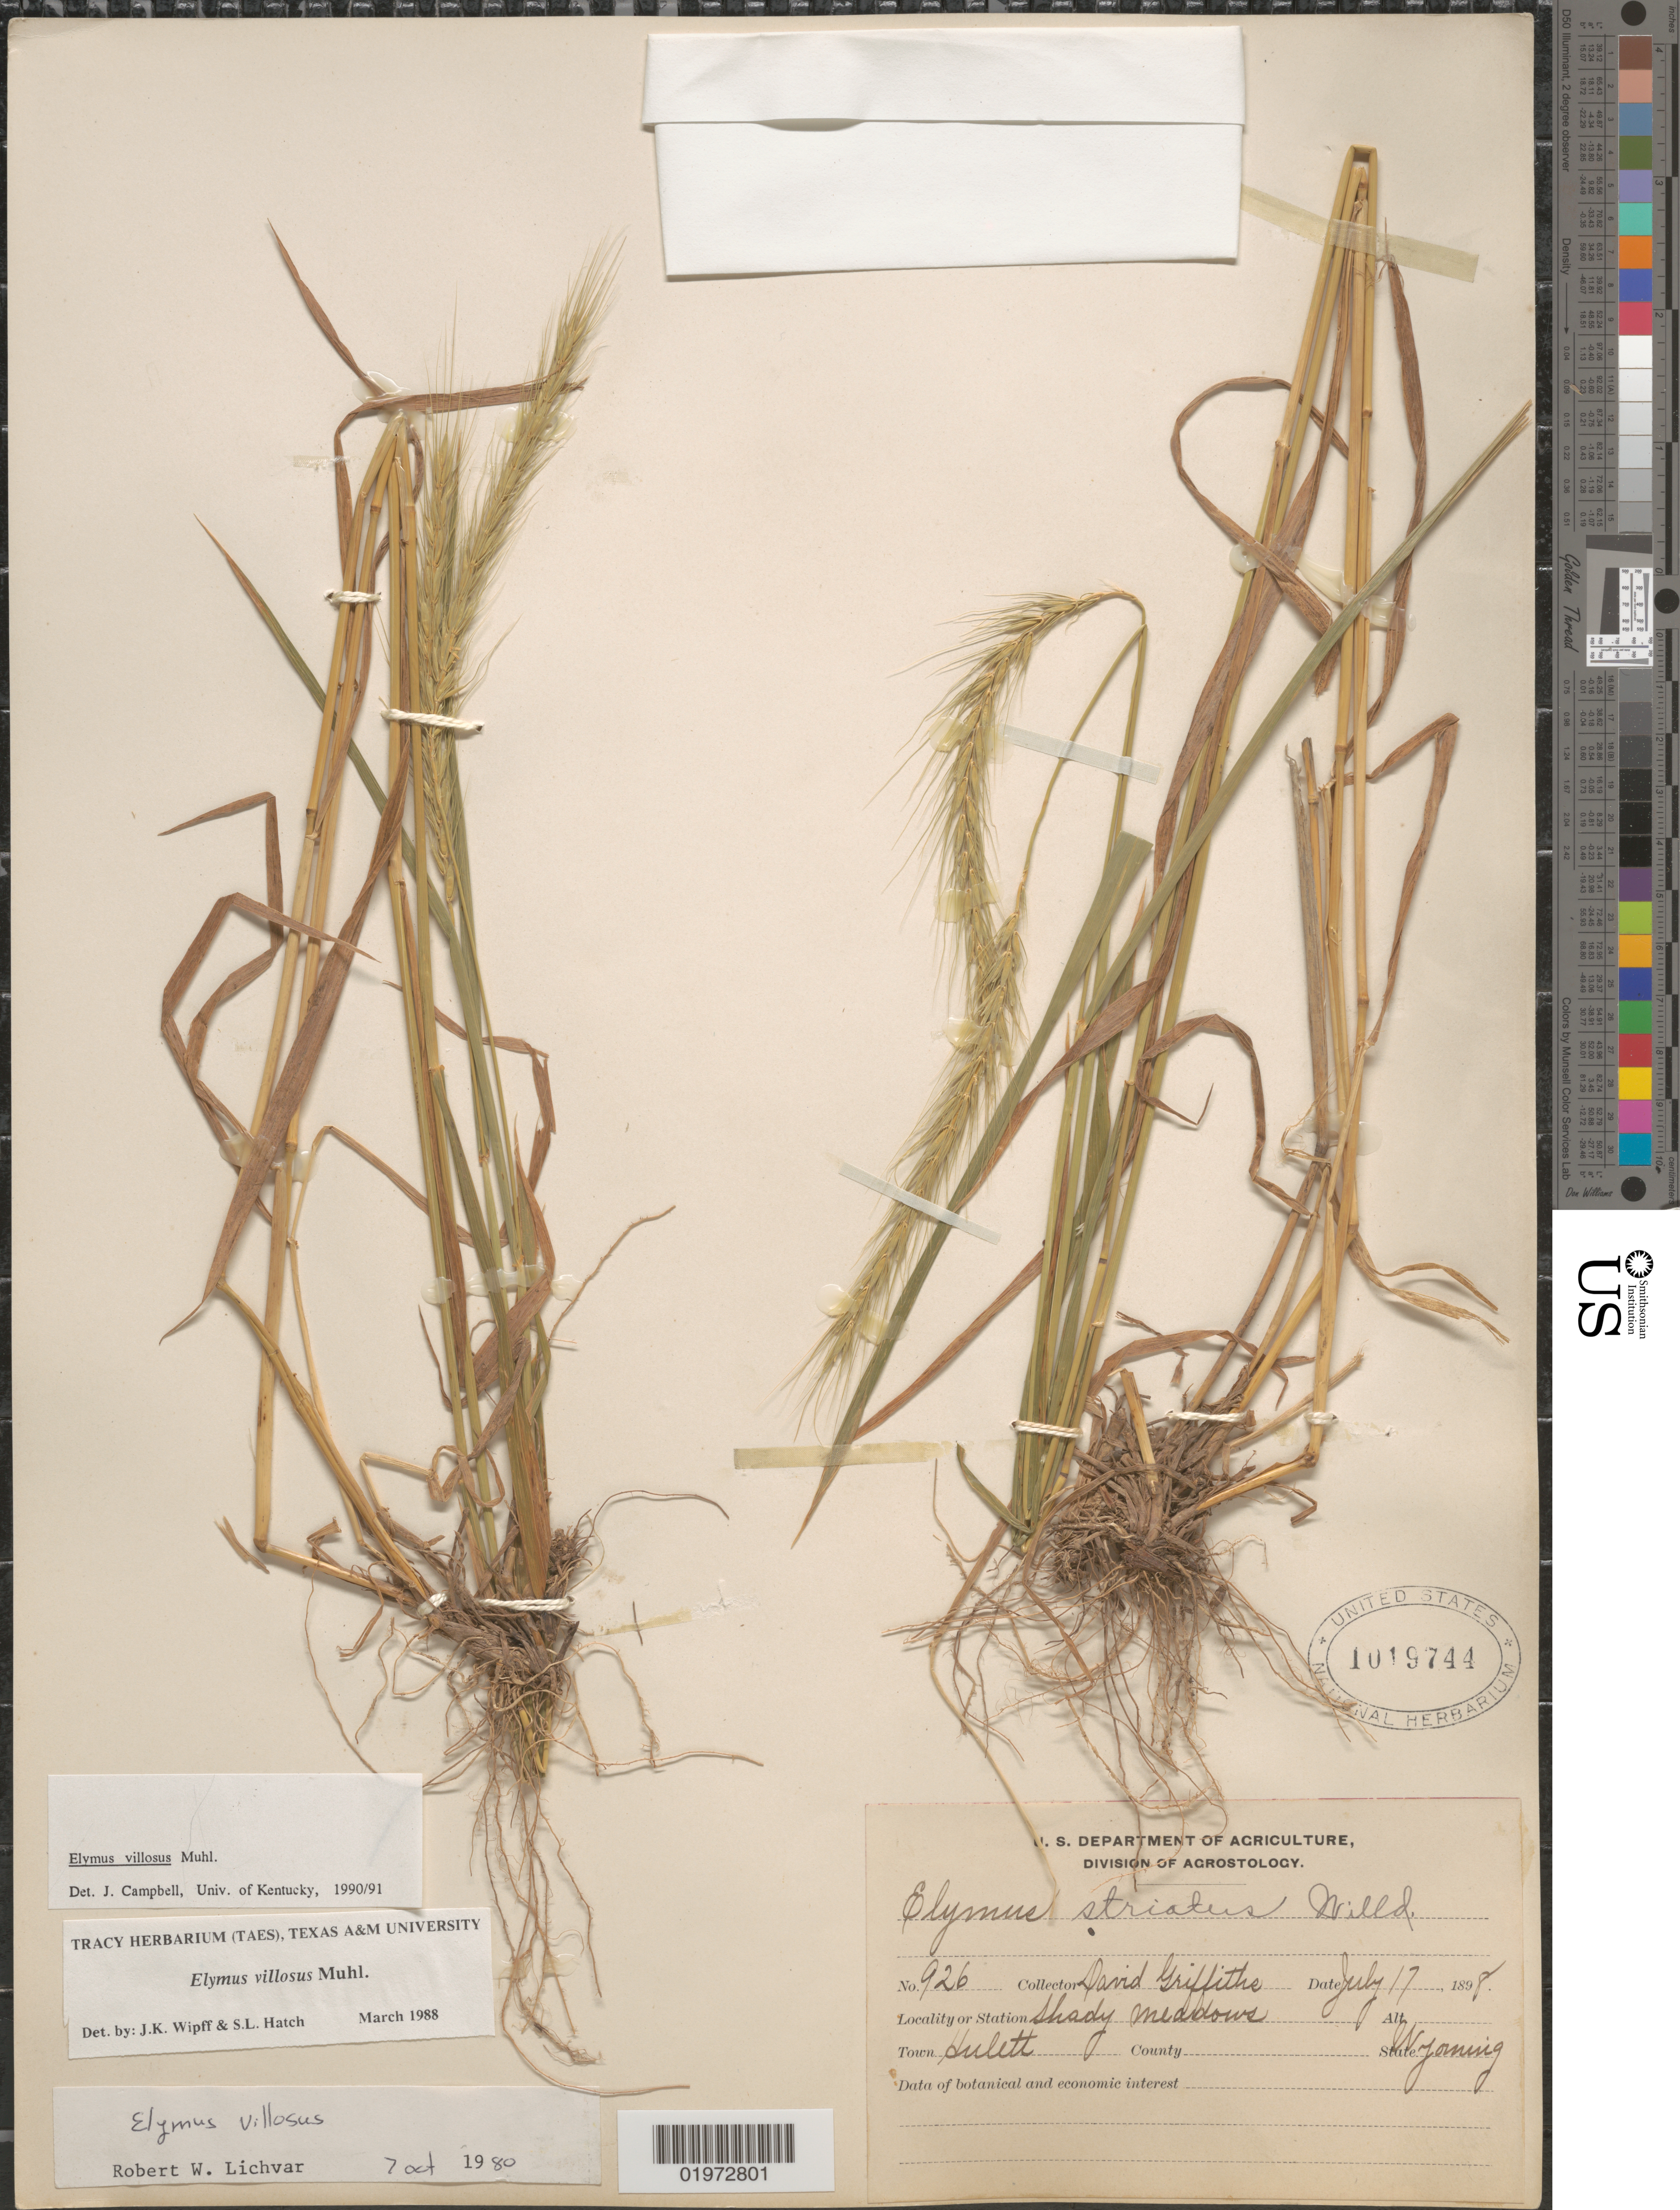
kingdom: Plantae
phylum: Tracheophyta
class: Liliopsida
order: Poales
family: Poaceae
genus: Elymus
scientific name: Elymus villosus var. arkansanus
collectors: D. Griffiths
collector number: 926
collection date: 1898-07-17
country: United States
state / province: Wyoming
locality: Shady meadows. Town Hulett.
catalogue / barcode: US 1019744